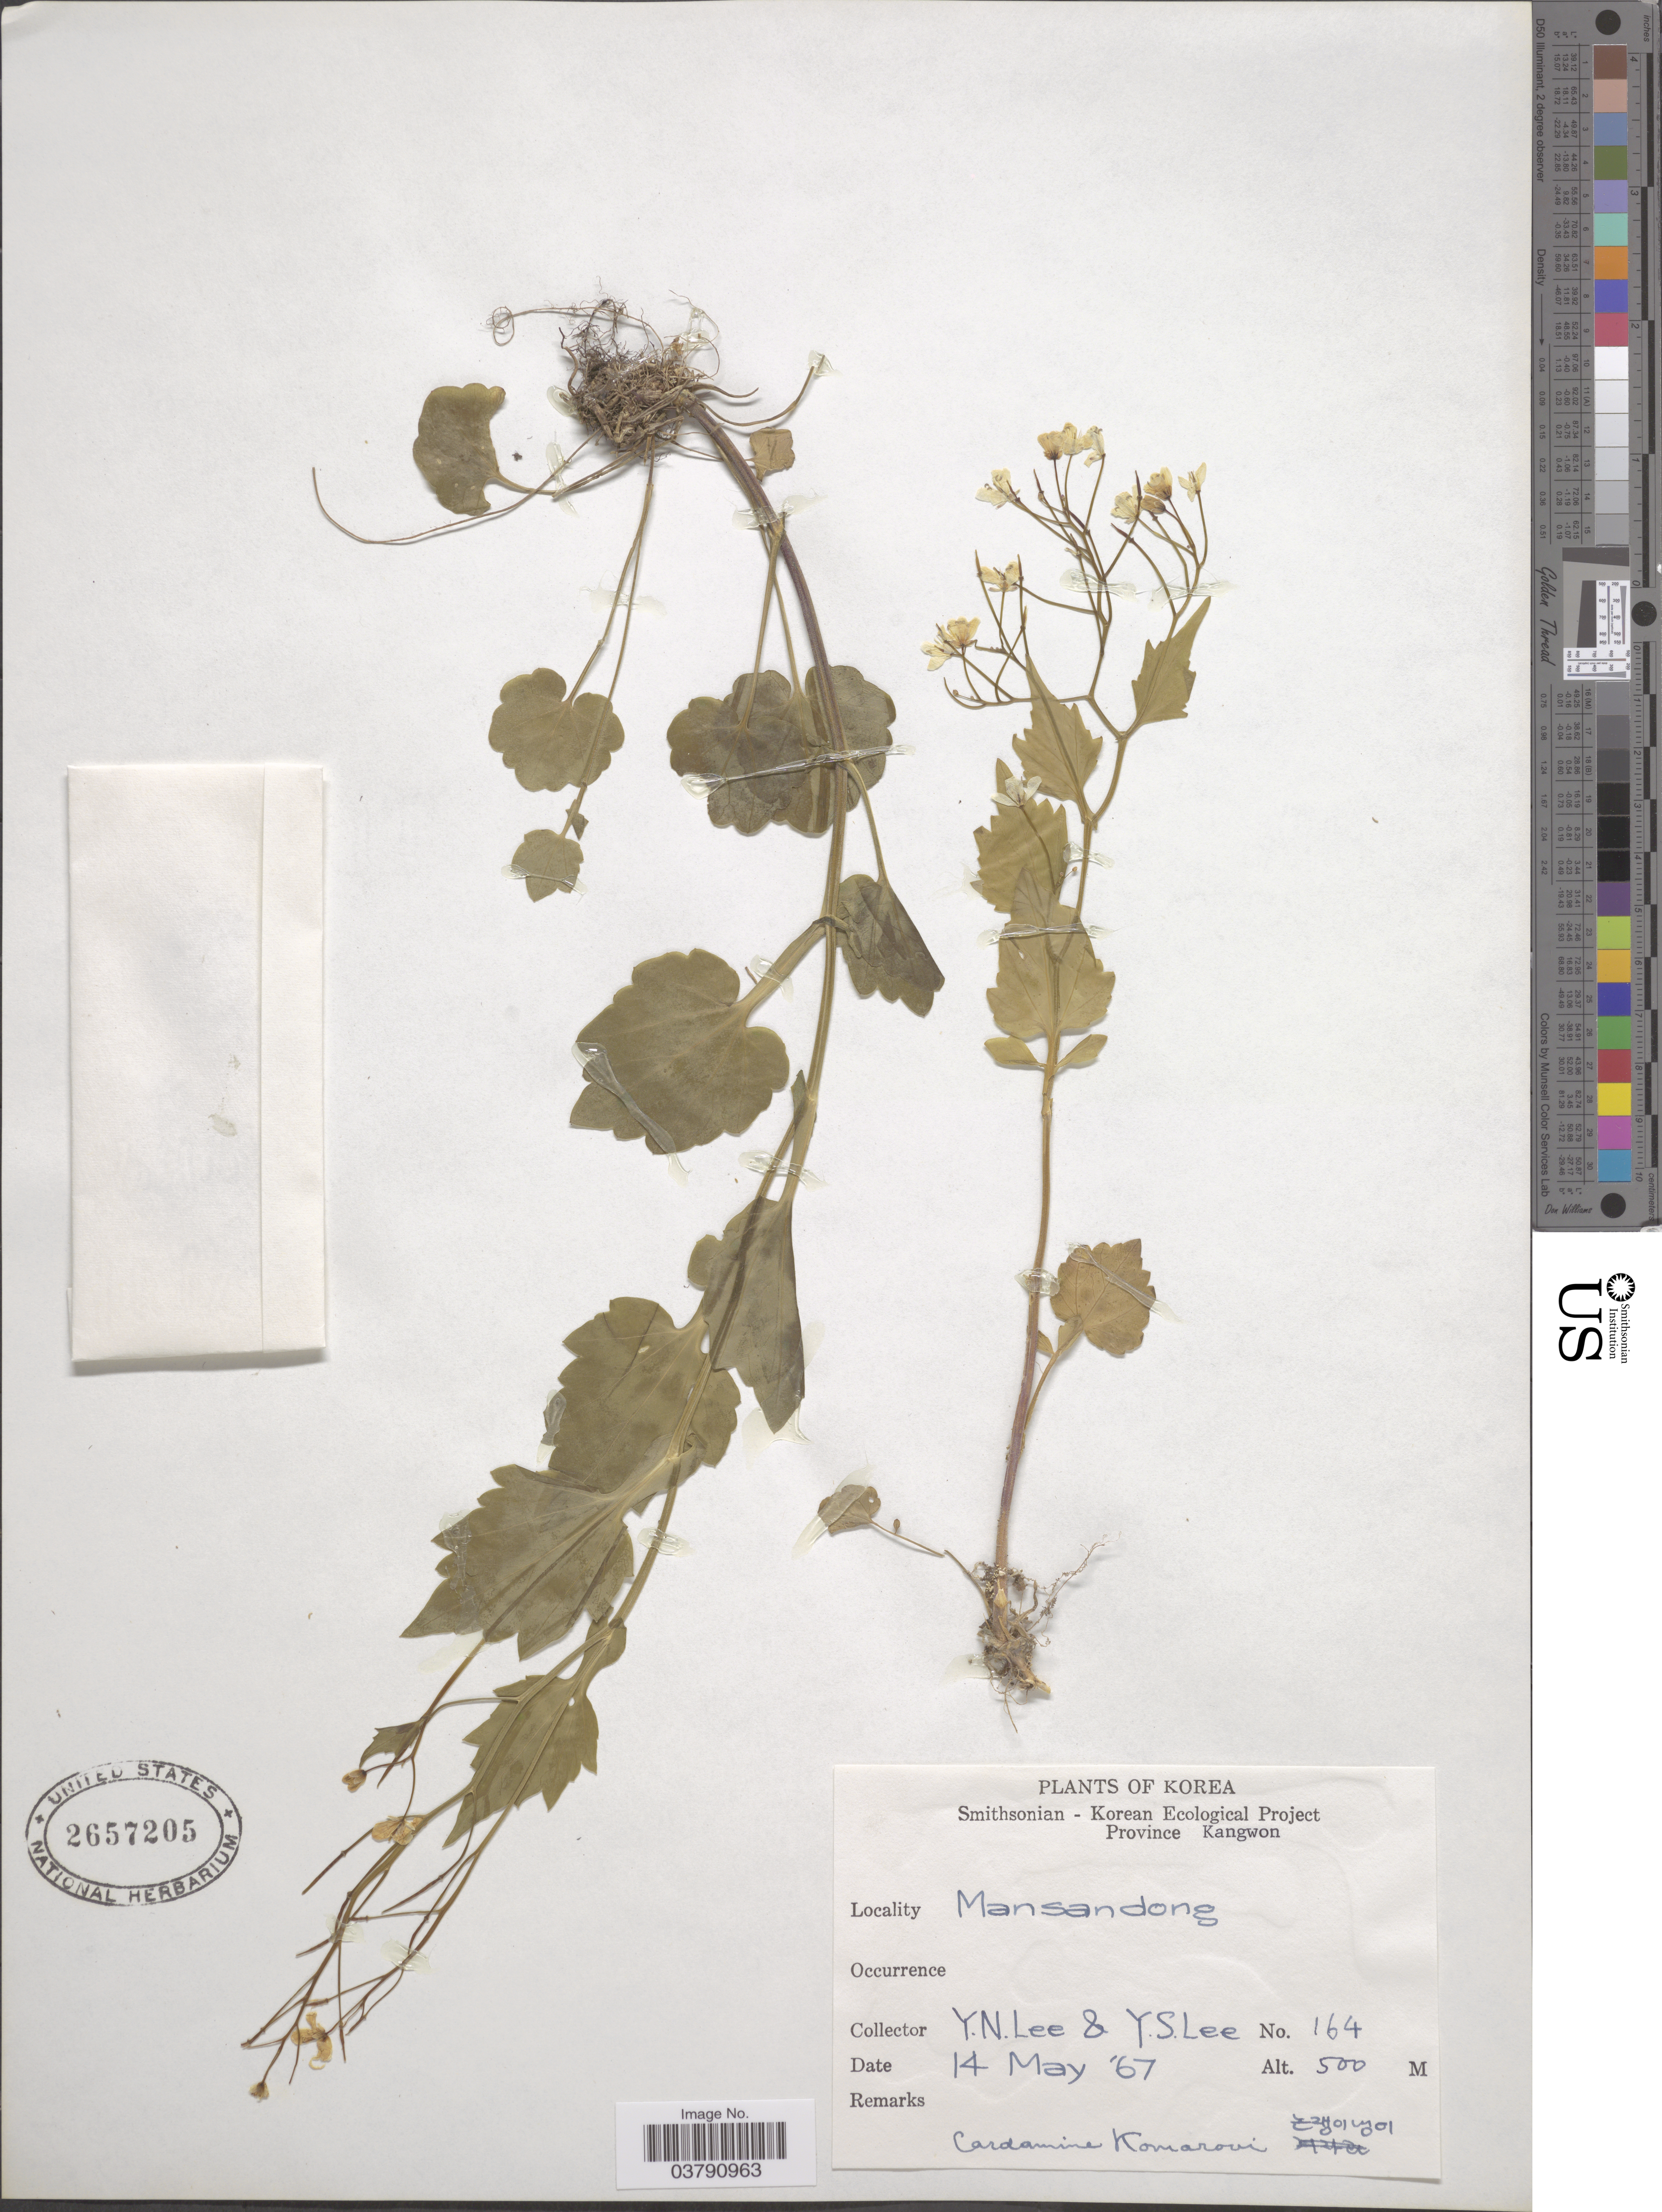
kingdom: Plantae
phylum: Tracheophyta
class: Magnoliopsida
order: Brassicales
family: Brassicaceae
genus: Cardamine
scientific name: Cardamine komarovii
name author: Nakai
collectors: Y. N. Lee & Y. S. Lee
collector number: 164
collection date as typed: Transcribed d/m/y: 14/5/67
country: South Korea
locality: Korea, Mansandong.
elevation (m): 500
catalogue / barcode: US 2657205